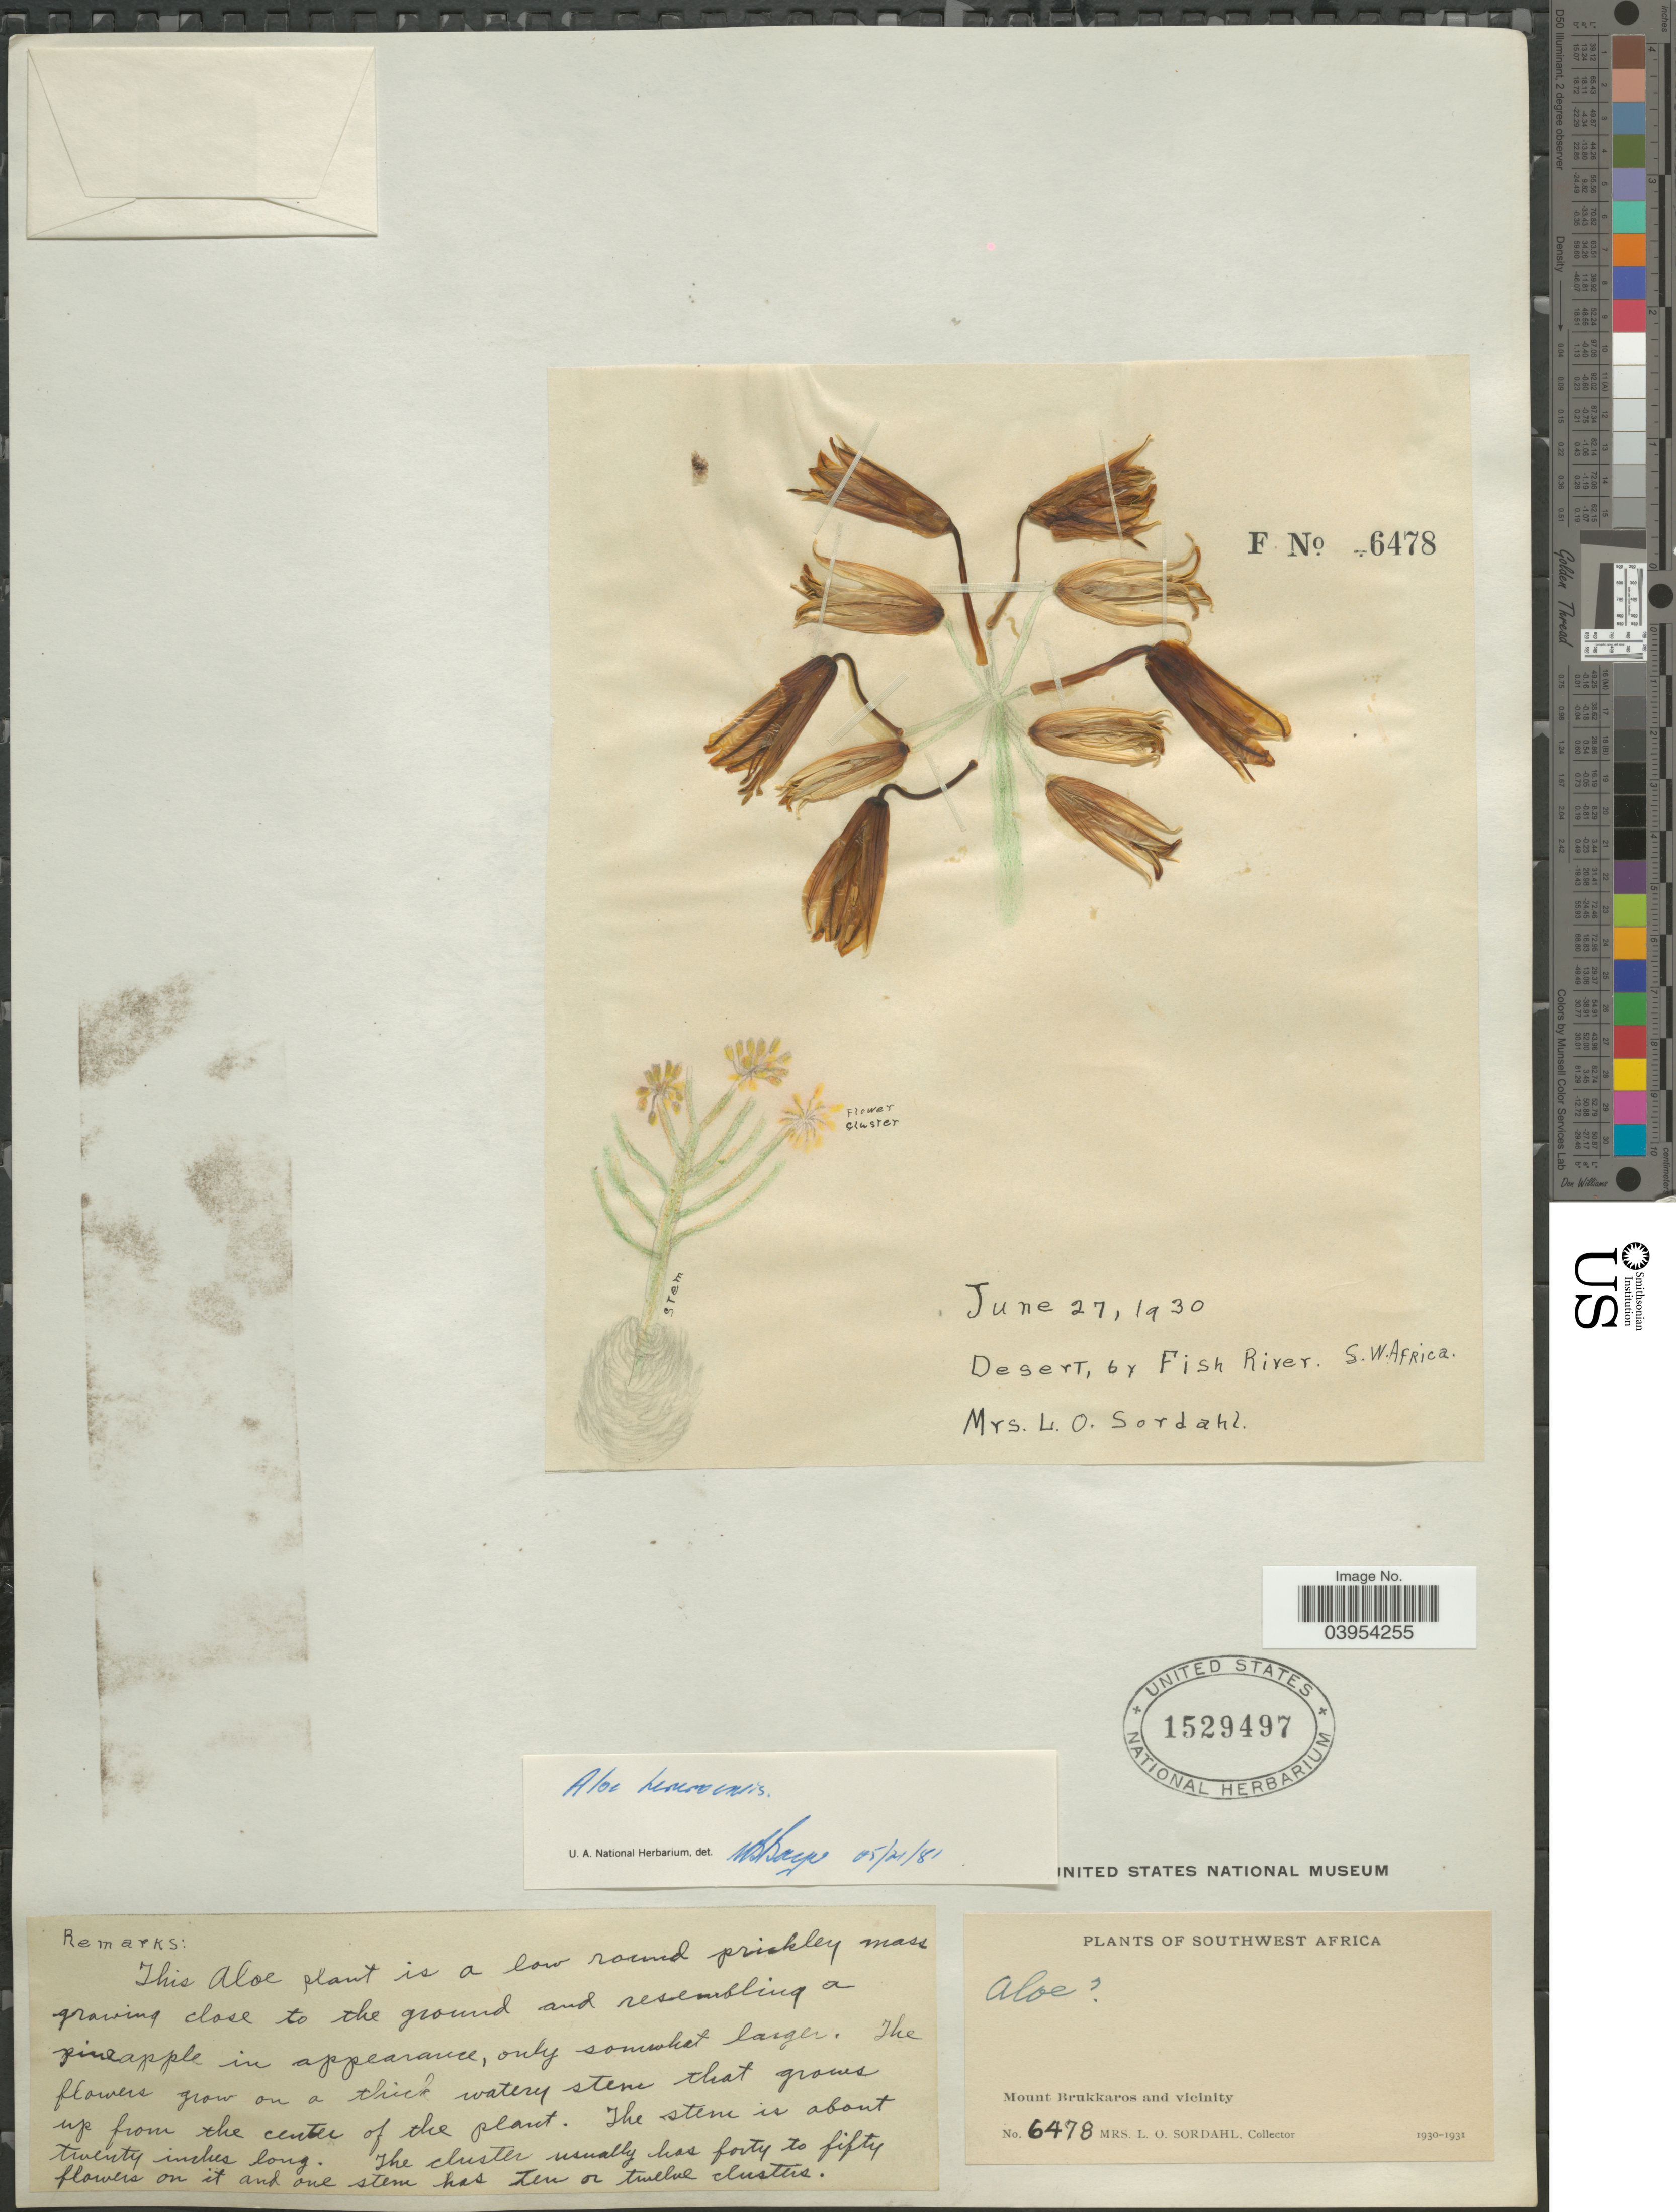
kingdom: Plantae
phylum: Tracheophyta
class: Liliopsida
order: Asparagales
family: Asphodelaceae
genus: Aloe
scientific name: Aloe sp.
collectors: L. Sordahl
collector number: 6478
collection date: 1930-06-27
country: Namibia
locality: Desert, by Fish River. Mount Brukkaros and vicinity.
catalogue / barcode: US 1529497